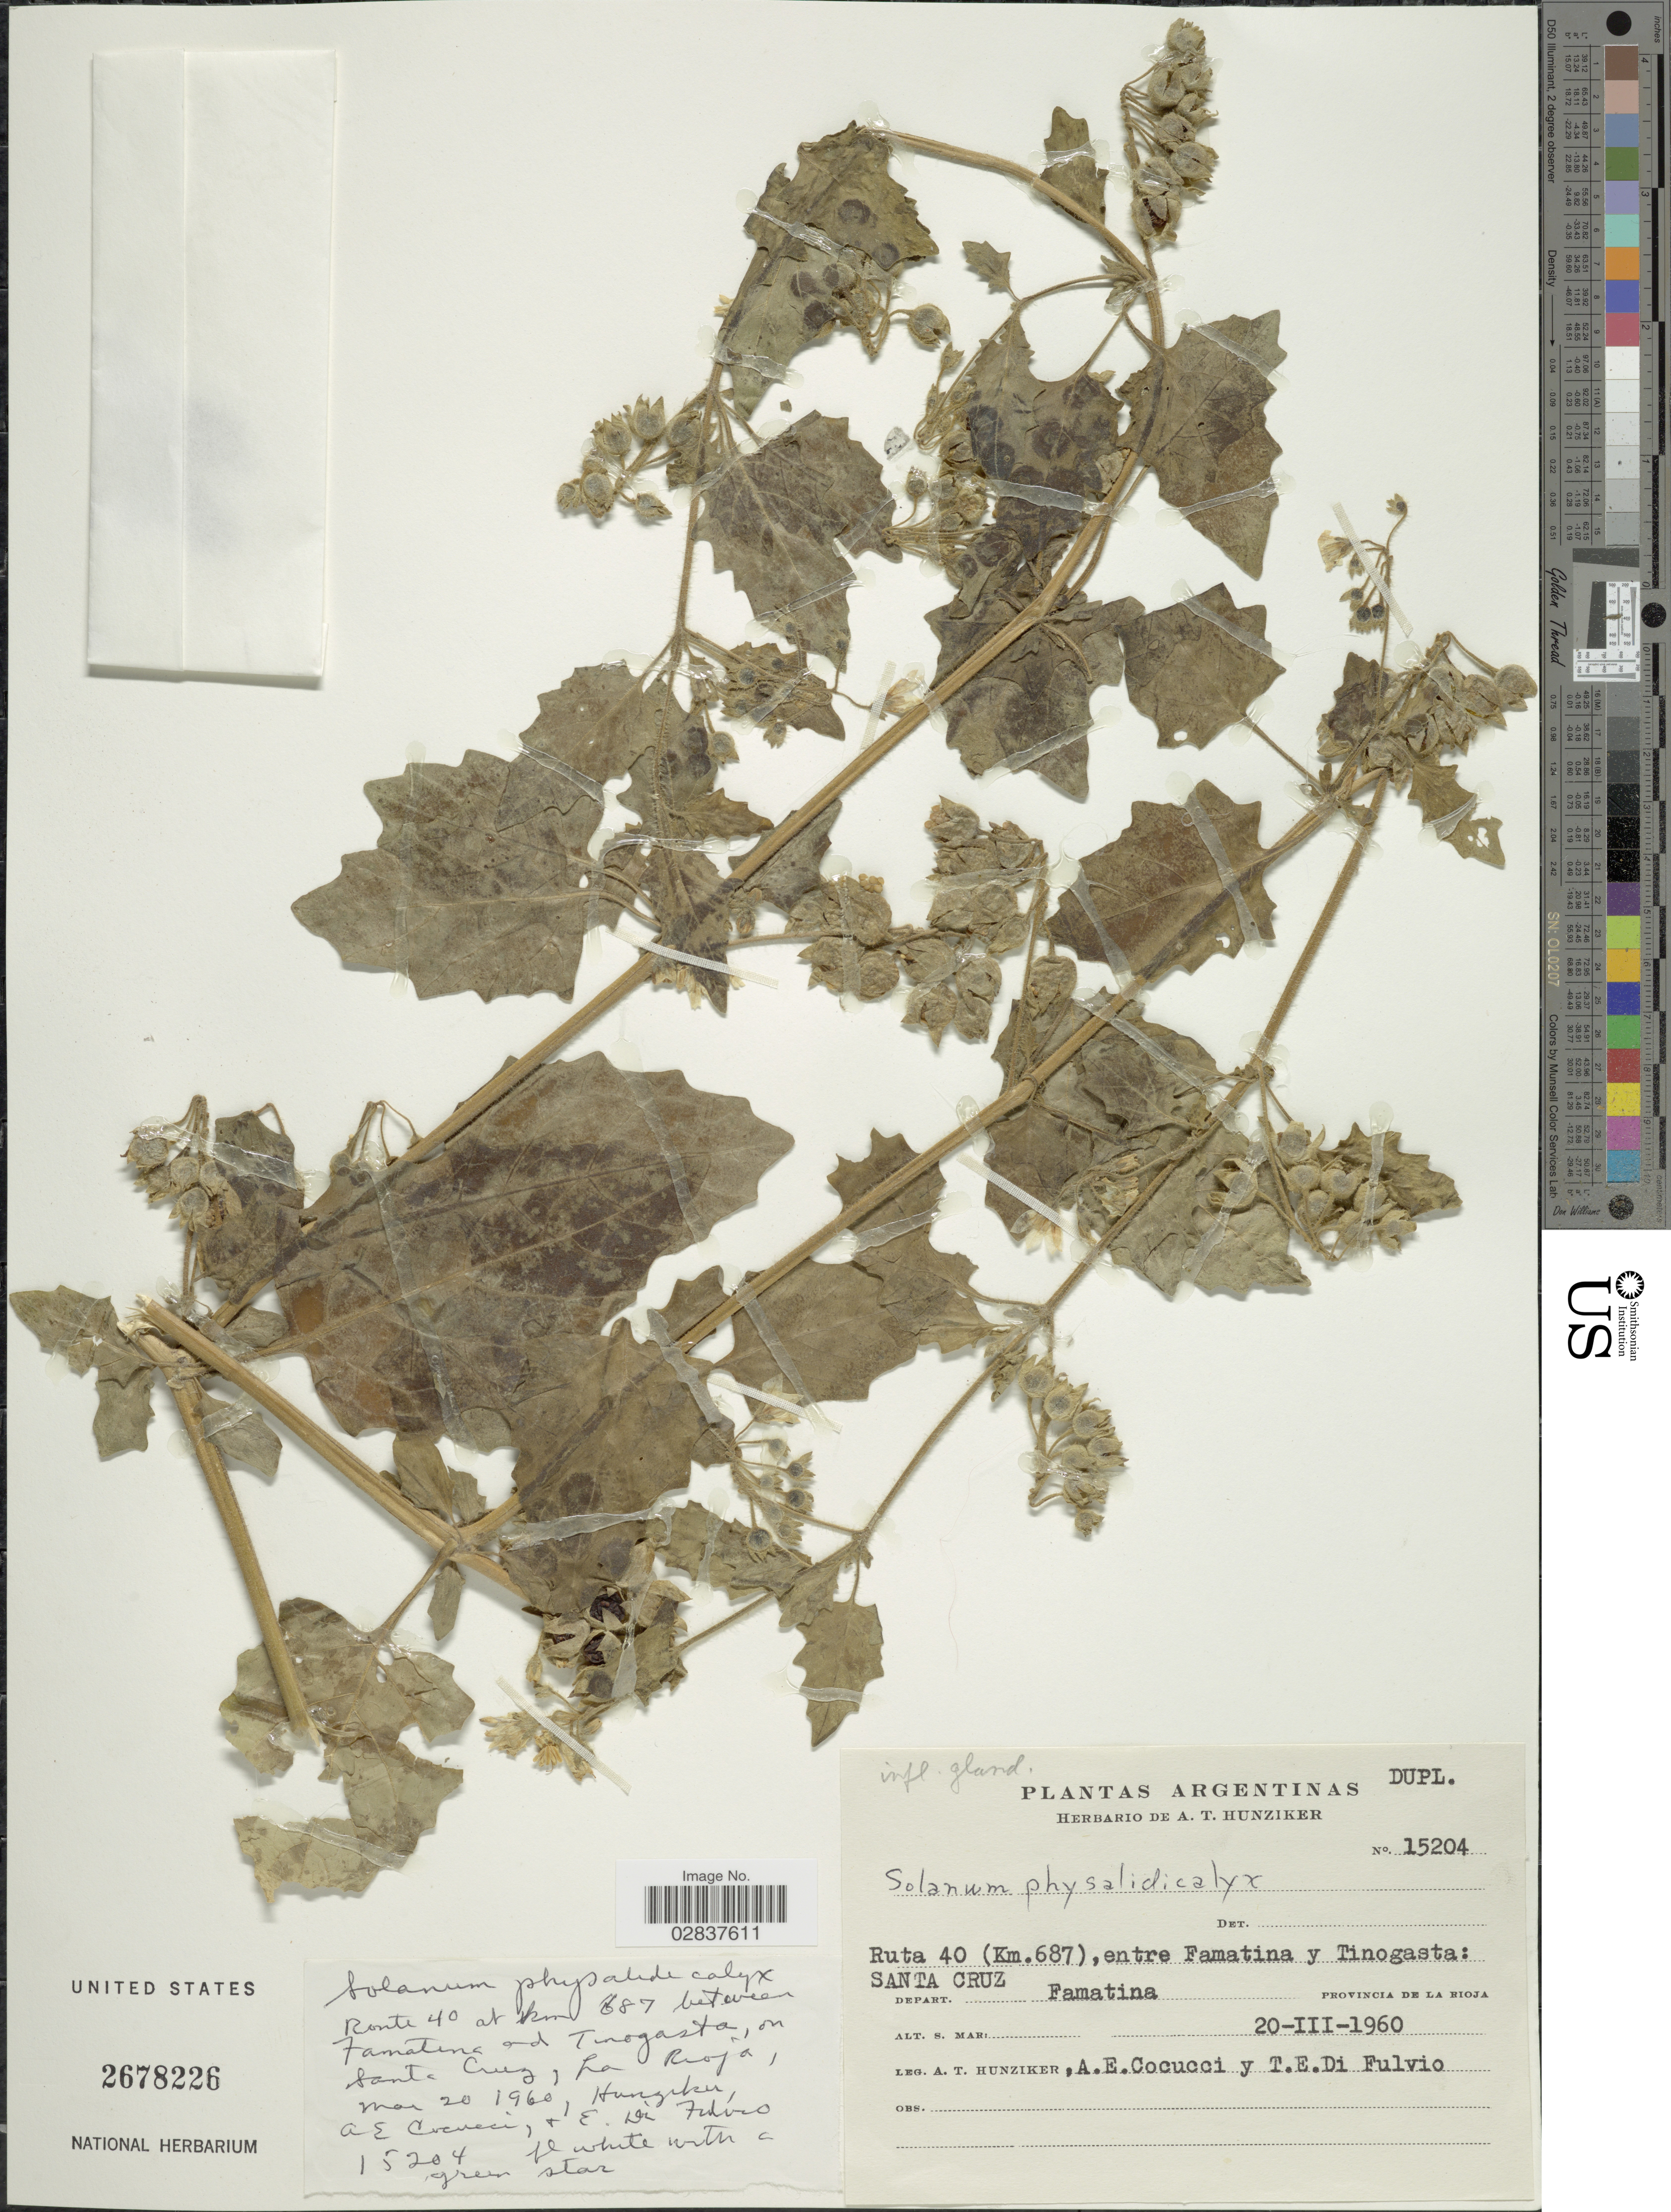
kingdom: Plantae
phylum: Tracheophyta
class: Magnoliopsida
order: Solanales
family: Solanaceae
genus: Solanum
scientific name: Solanum physalifolium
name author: Rusby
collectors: A. T. Hunziker, A. Cocucci & T. E. Di Fulvio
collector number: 15204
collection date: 1960-03-20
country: Argentina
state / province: La Rioja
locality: Ruta 40 (Km.687), entre Famatina y Tinogasta: Santa Cruz. Depart. Famatina.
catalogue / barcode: US 2678226